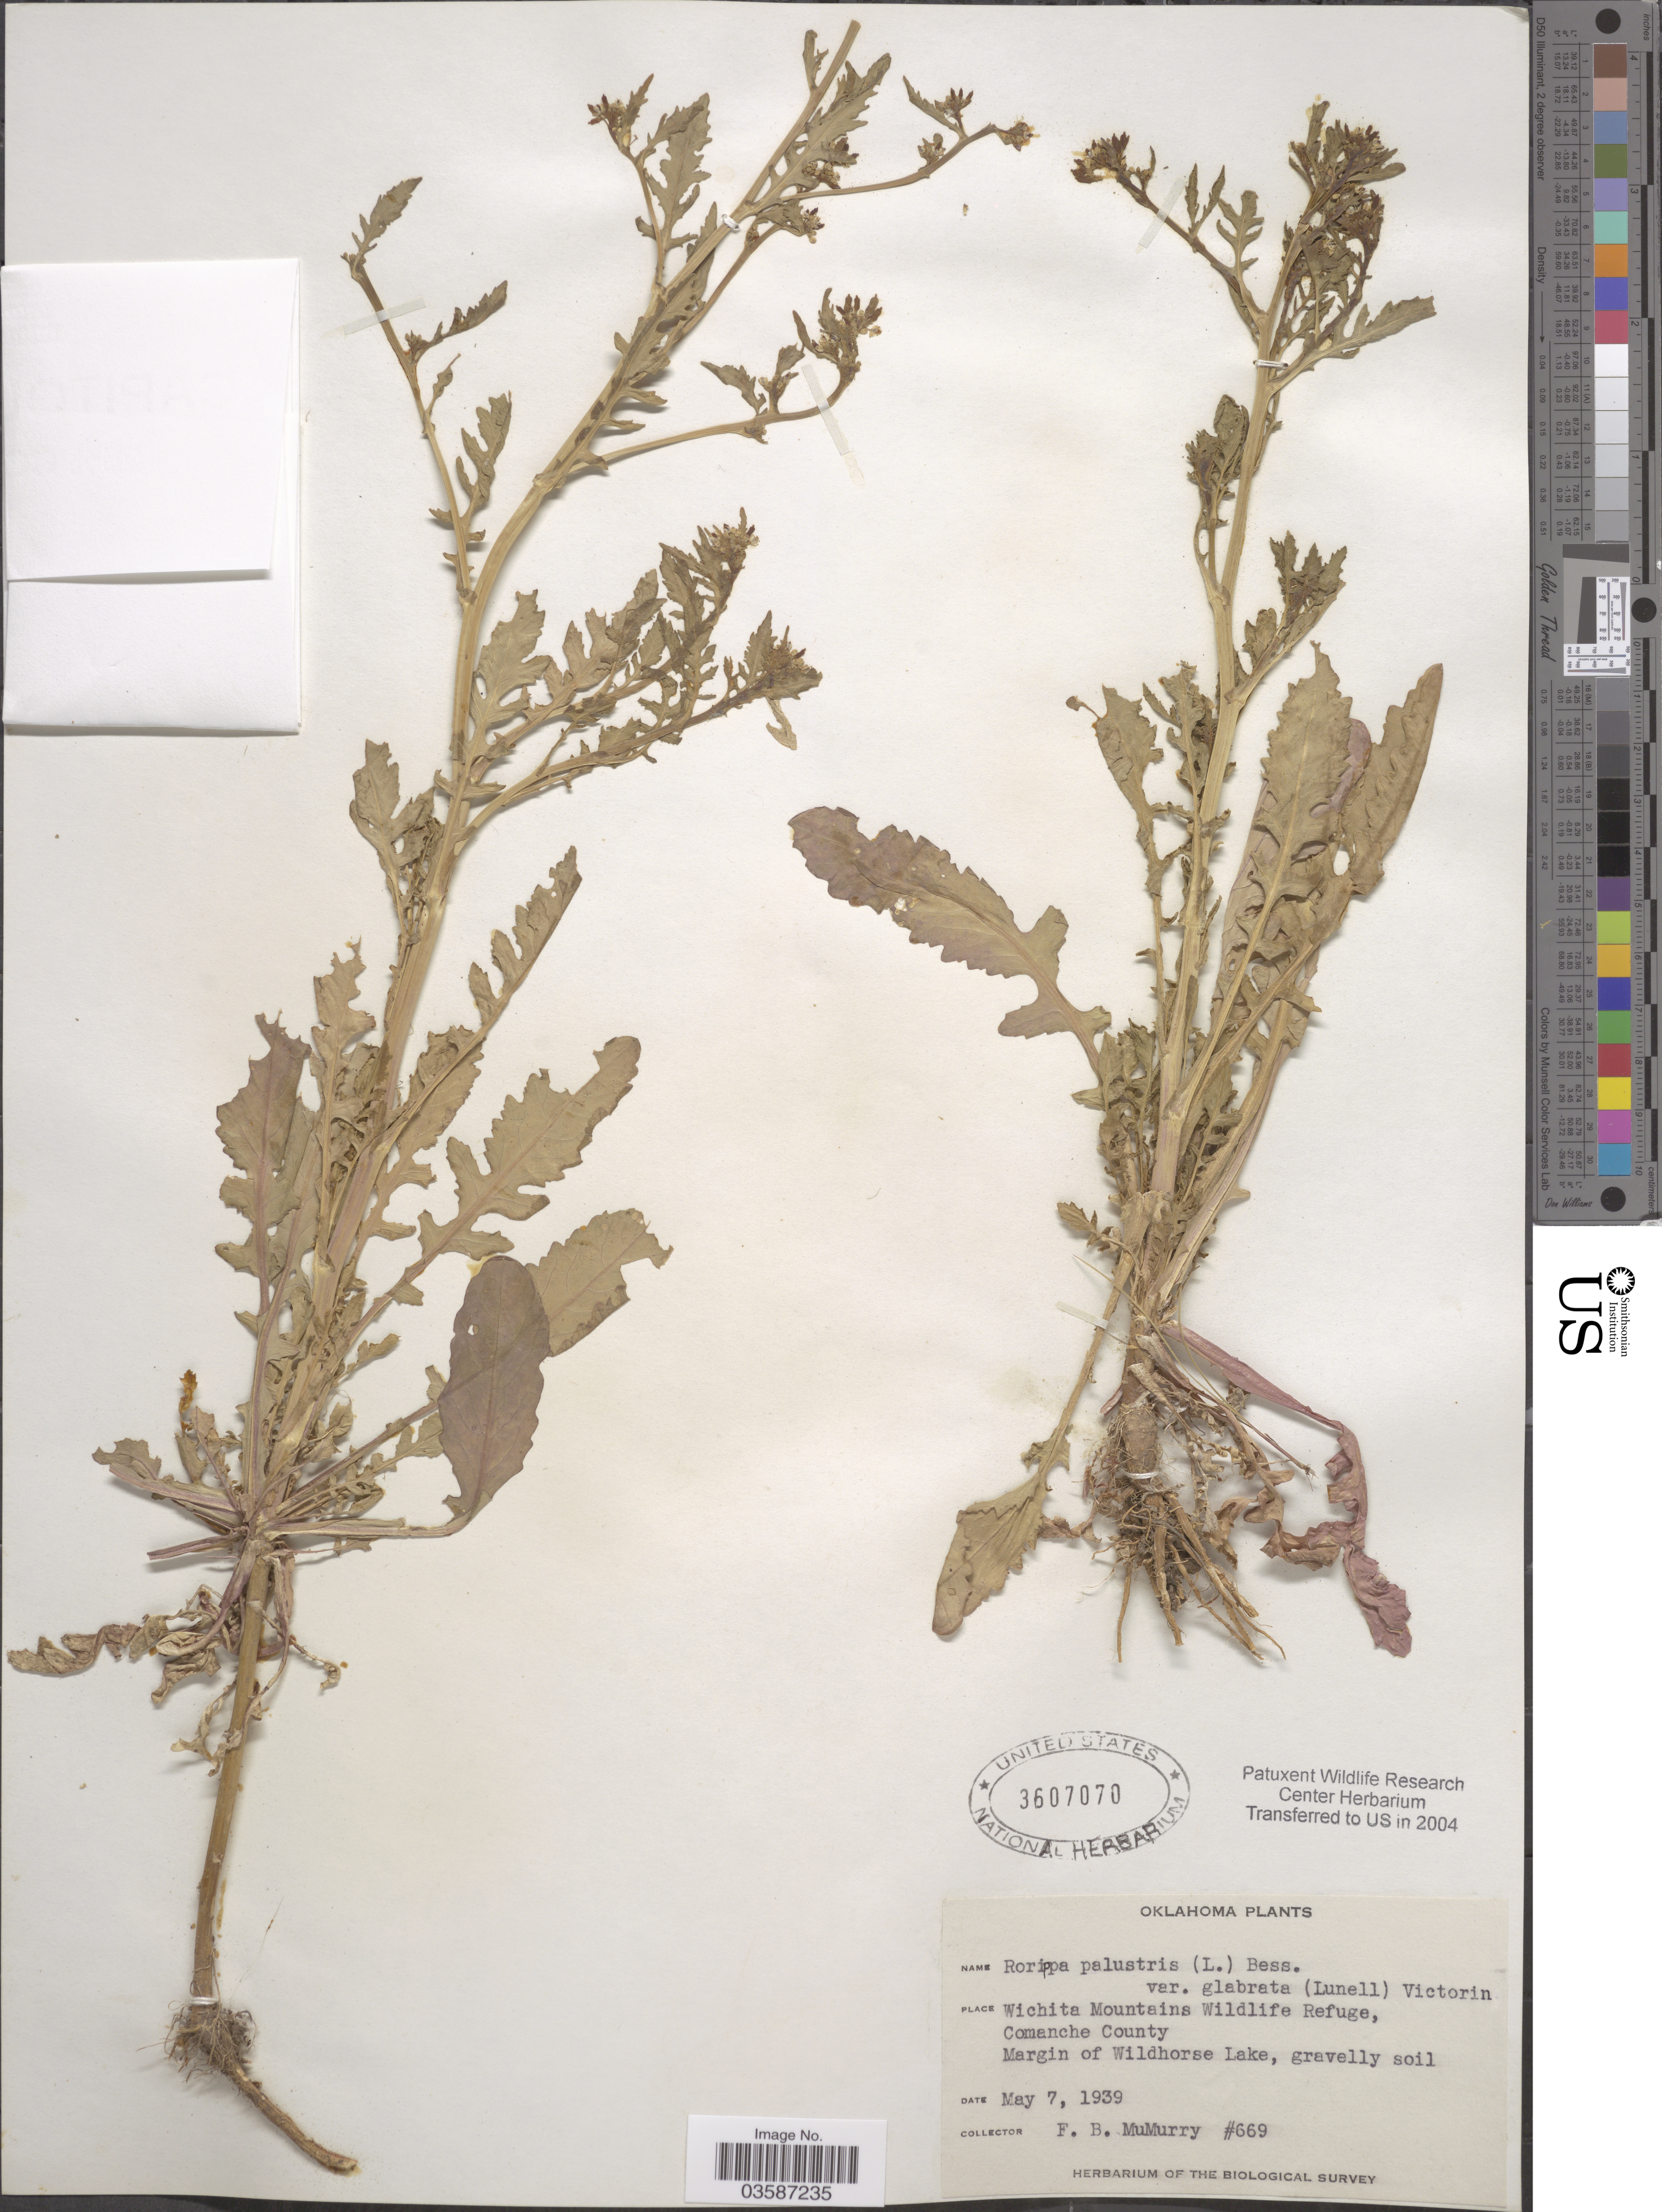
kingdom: Plantae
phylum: Tracheophyta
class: Magnoliopsida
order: Brassicales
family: Brassicaceae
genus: Rorippa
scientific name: Rorippa islandica var. fernaldiana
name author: Butters & Abbe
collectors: F. B. McMurry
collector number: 669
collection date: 1939-05-07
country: United States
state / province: Oklahoma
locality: Wichita Mountains Wildlife Refuge, Comanche County. Margin of Wildhorse Lake.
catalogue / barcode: US 3607070